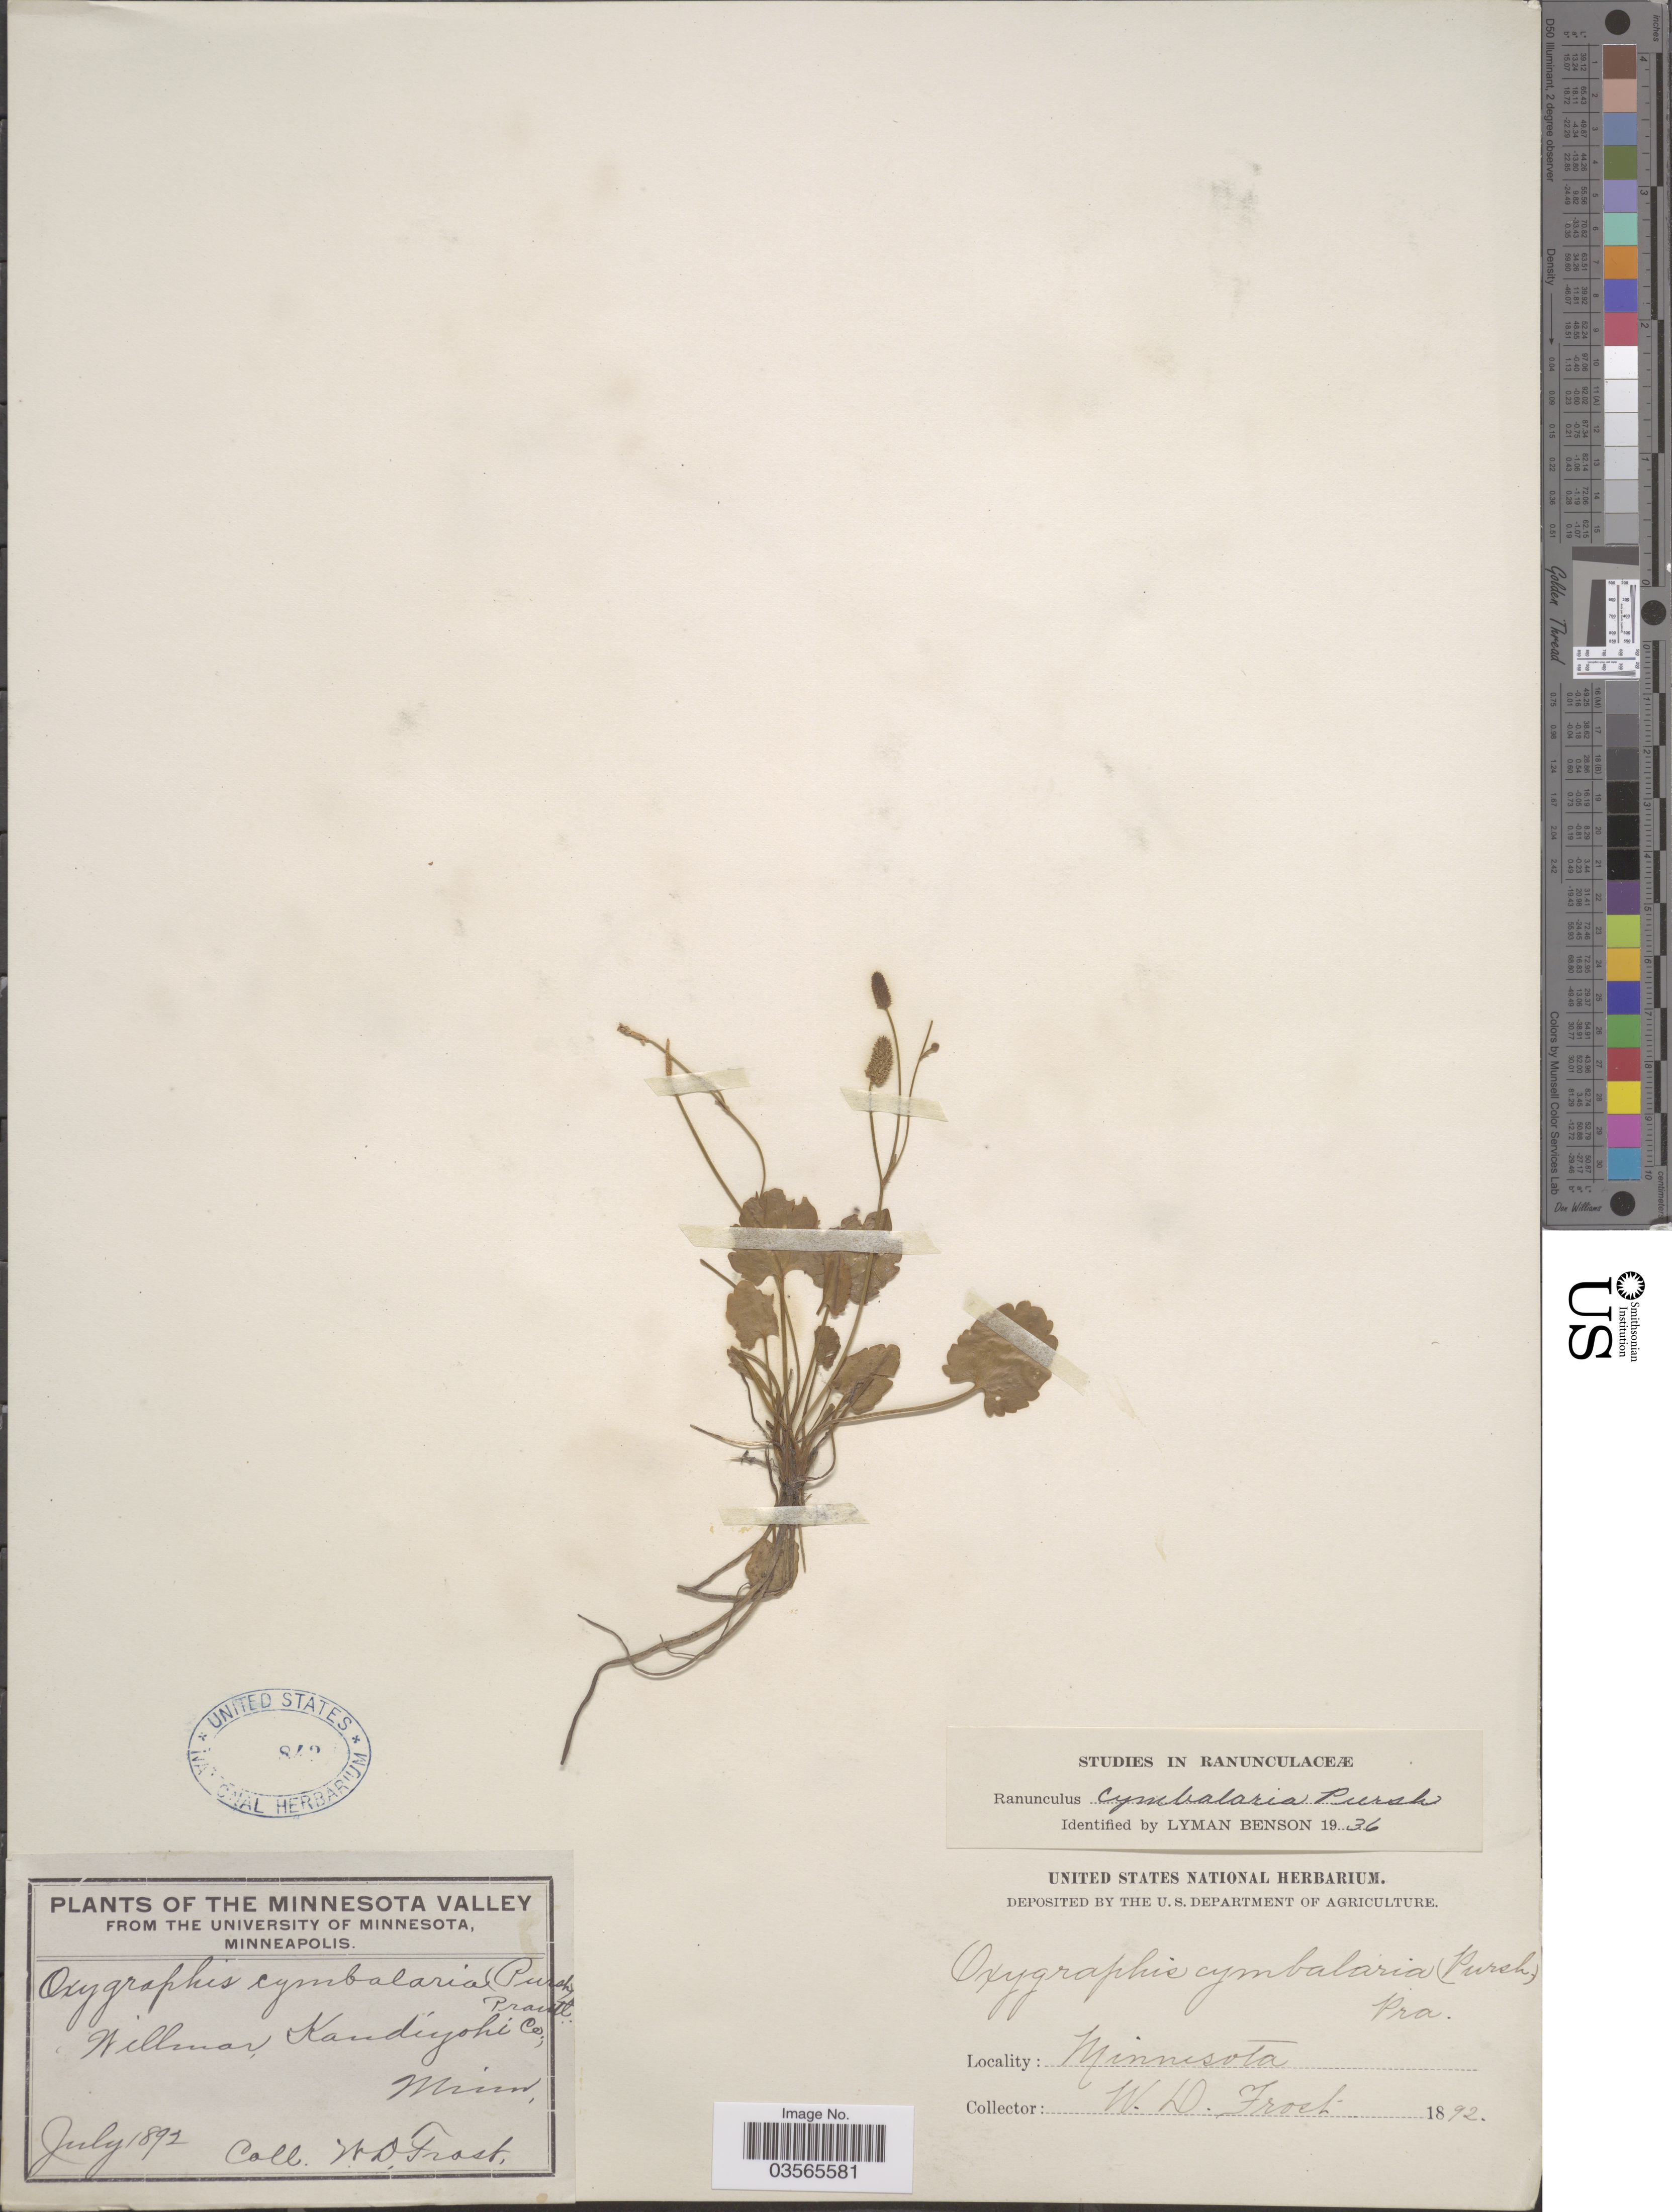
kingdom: Plantae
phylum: Tracheophyta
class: Magnoliopsida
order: Ranunculales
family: Ranunculaceae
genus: Halerpestes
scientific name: Halerpestes cymbalaria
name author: (Pursh) Greene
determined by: Strong, M. T., (US), Smithsonian Institution - National Museum of Natural History (UNITED STATES)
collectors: W. Frost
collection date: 1892-07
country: United States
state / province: Minnesota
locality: The Minnesota Valley. Willmar, Kandiyohi Co.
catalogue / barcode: US 842